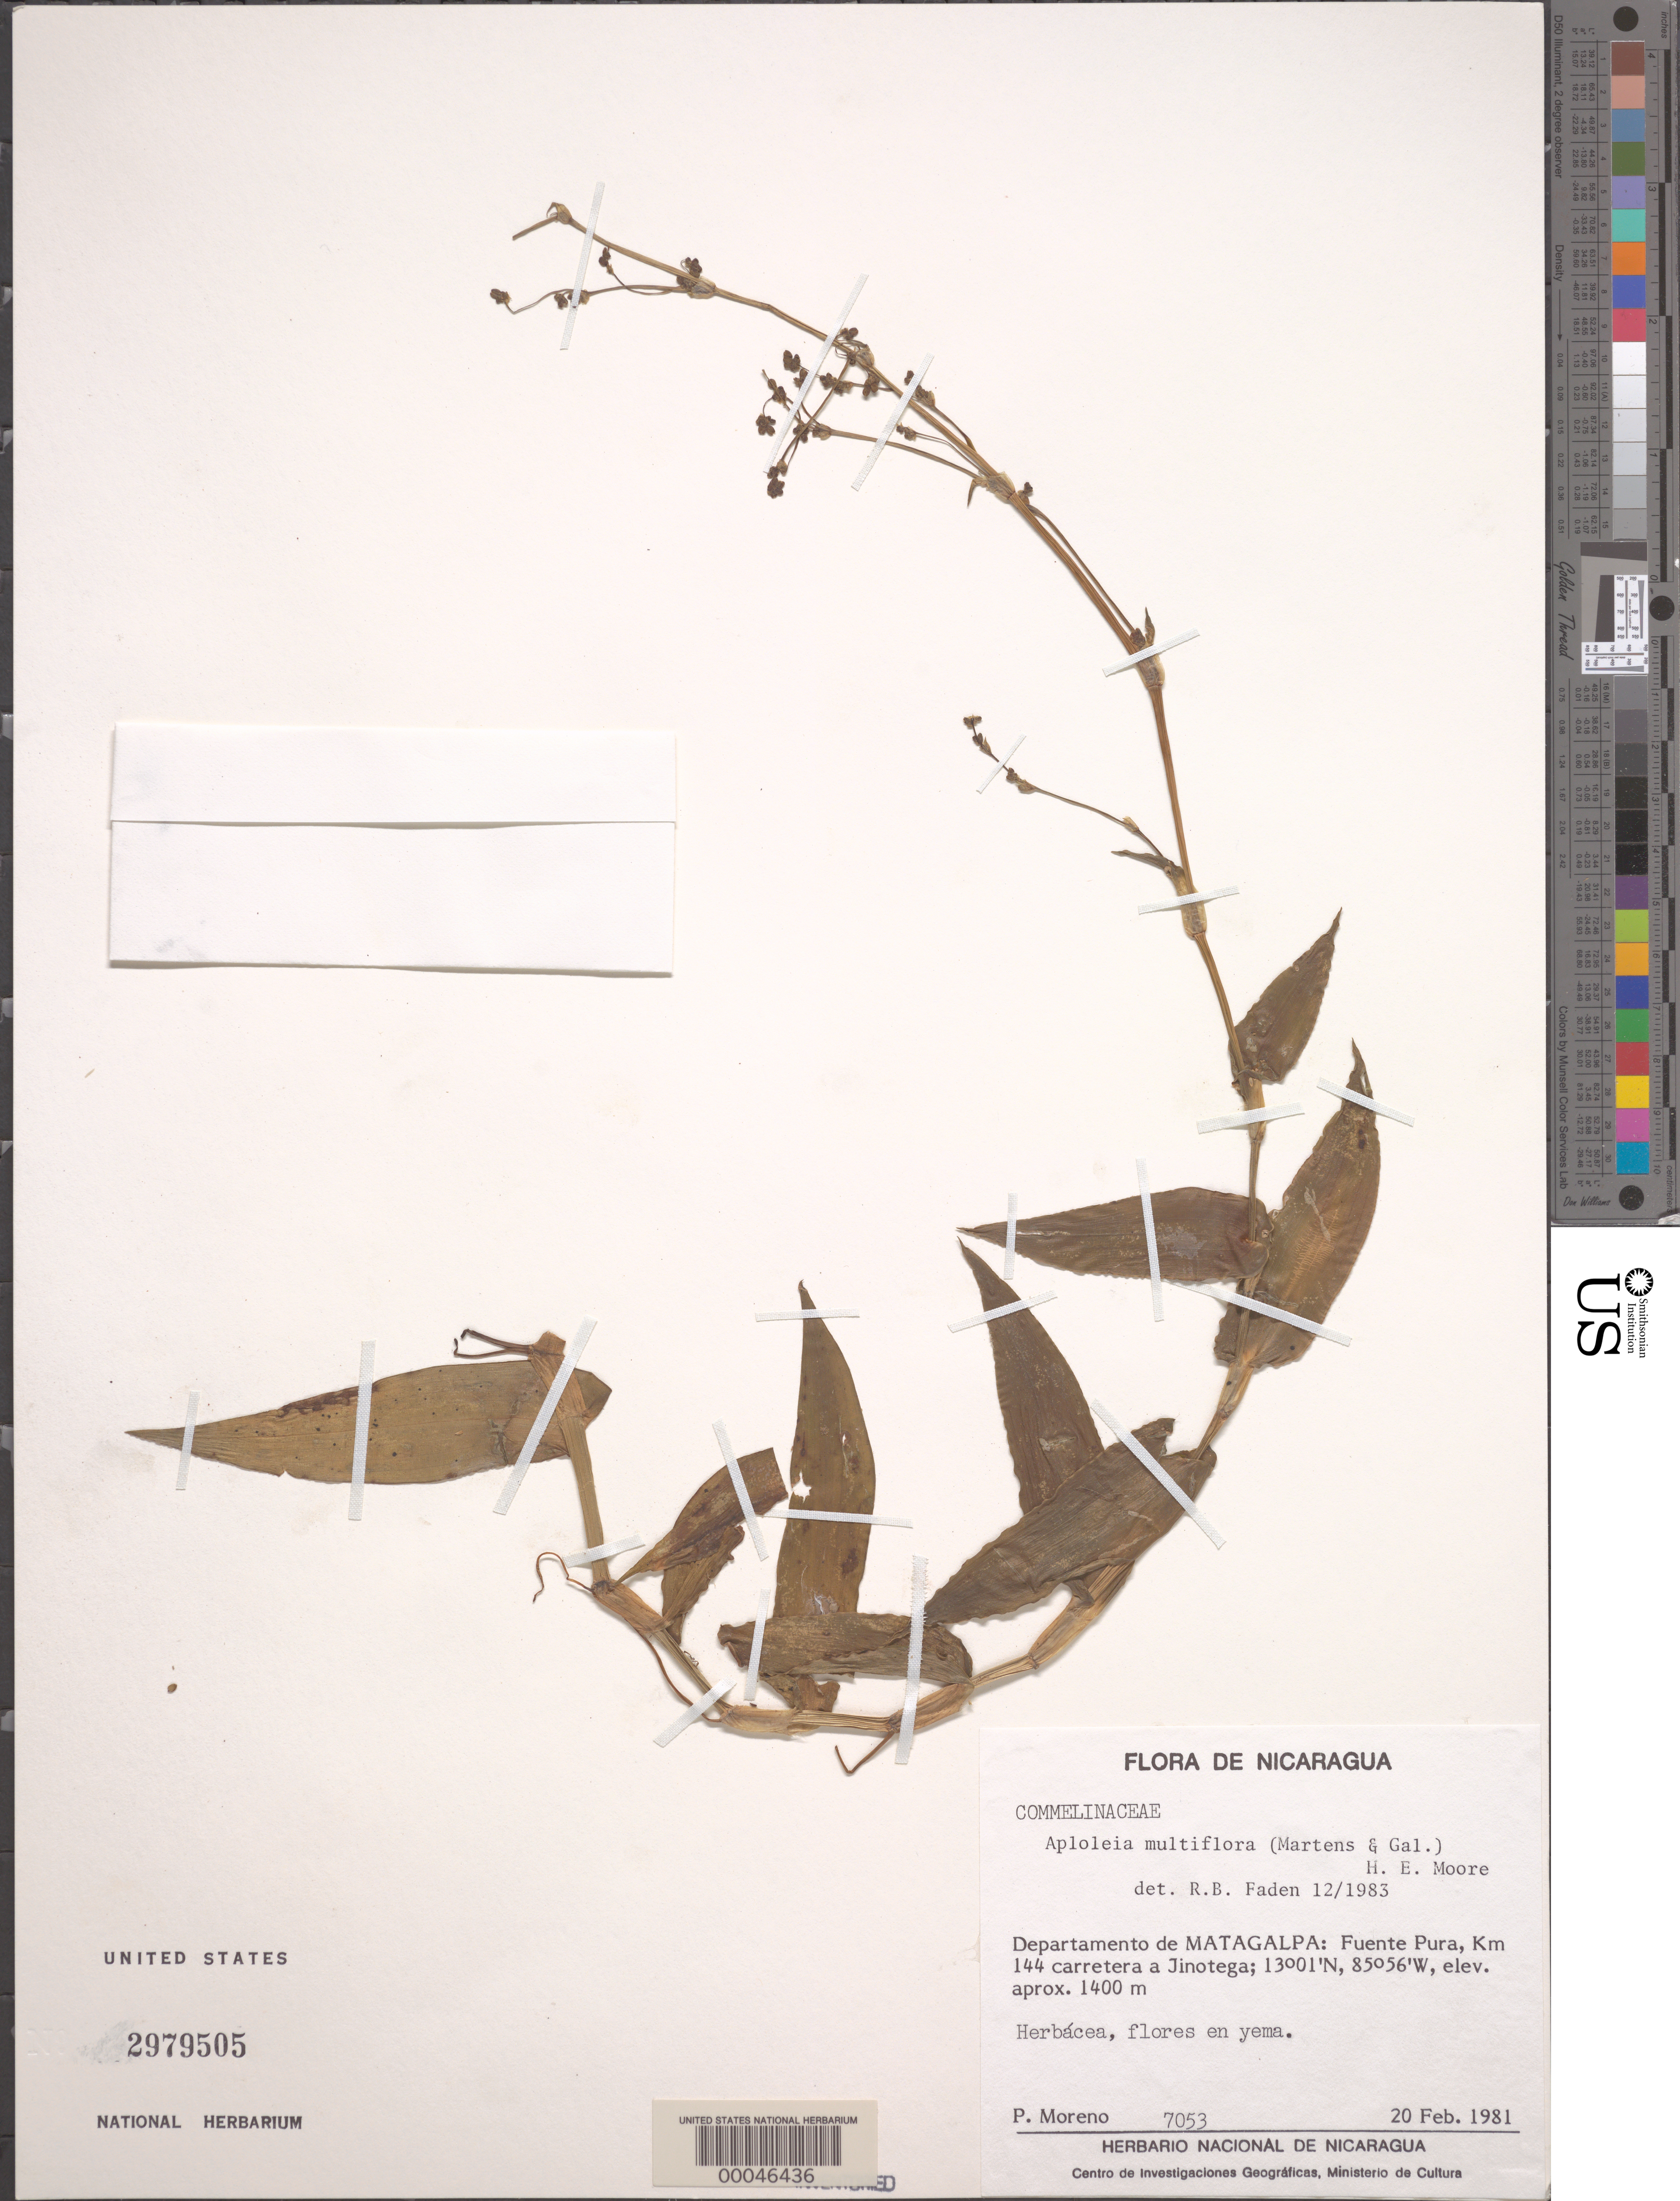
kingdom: Plantae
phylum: Tracheophyta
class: Liliopsida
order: Commelinales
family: Commelinaceae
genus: Callisia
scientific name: Callisia multiflora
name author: (M. Martens & Galeotti) Standl.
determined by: Faden, Robert B., (US), Smithsonian Institution - National Museum of Natural History (UNITED STATES)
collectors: P. Moreno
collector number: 7053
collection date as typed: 20 Feb 1981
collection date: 1981-02-20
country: Nicaragua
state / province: Matagalpa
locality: Fuente pura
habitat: Roadside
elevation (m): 1400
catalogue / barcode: US 2979505